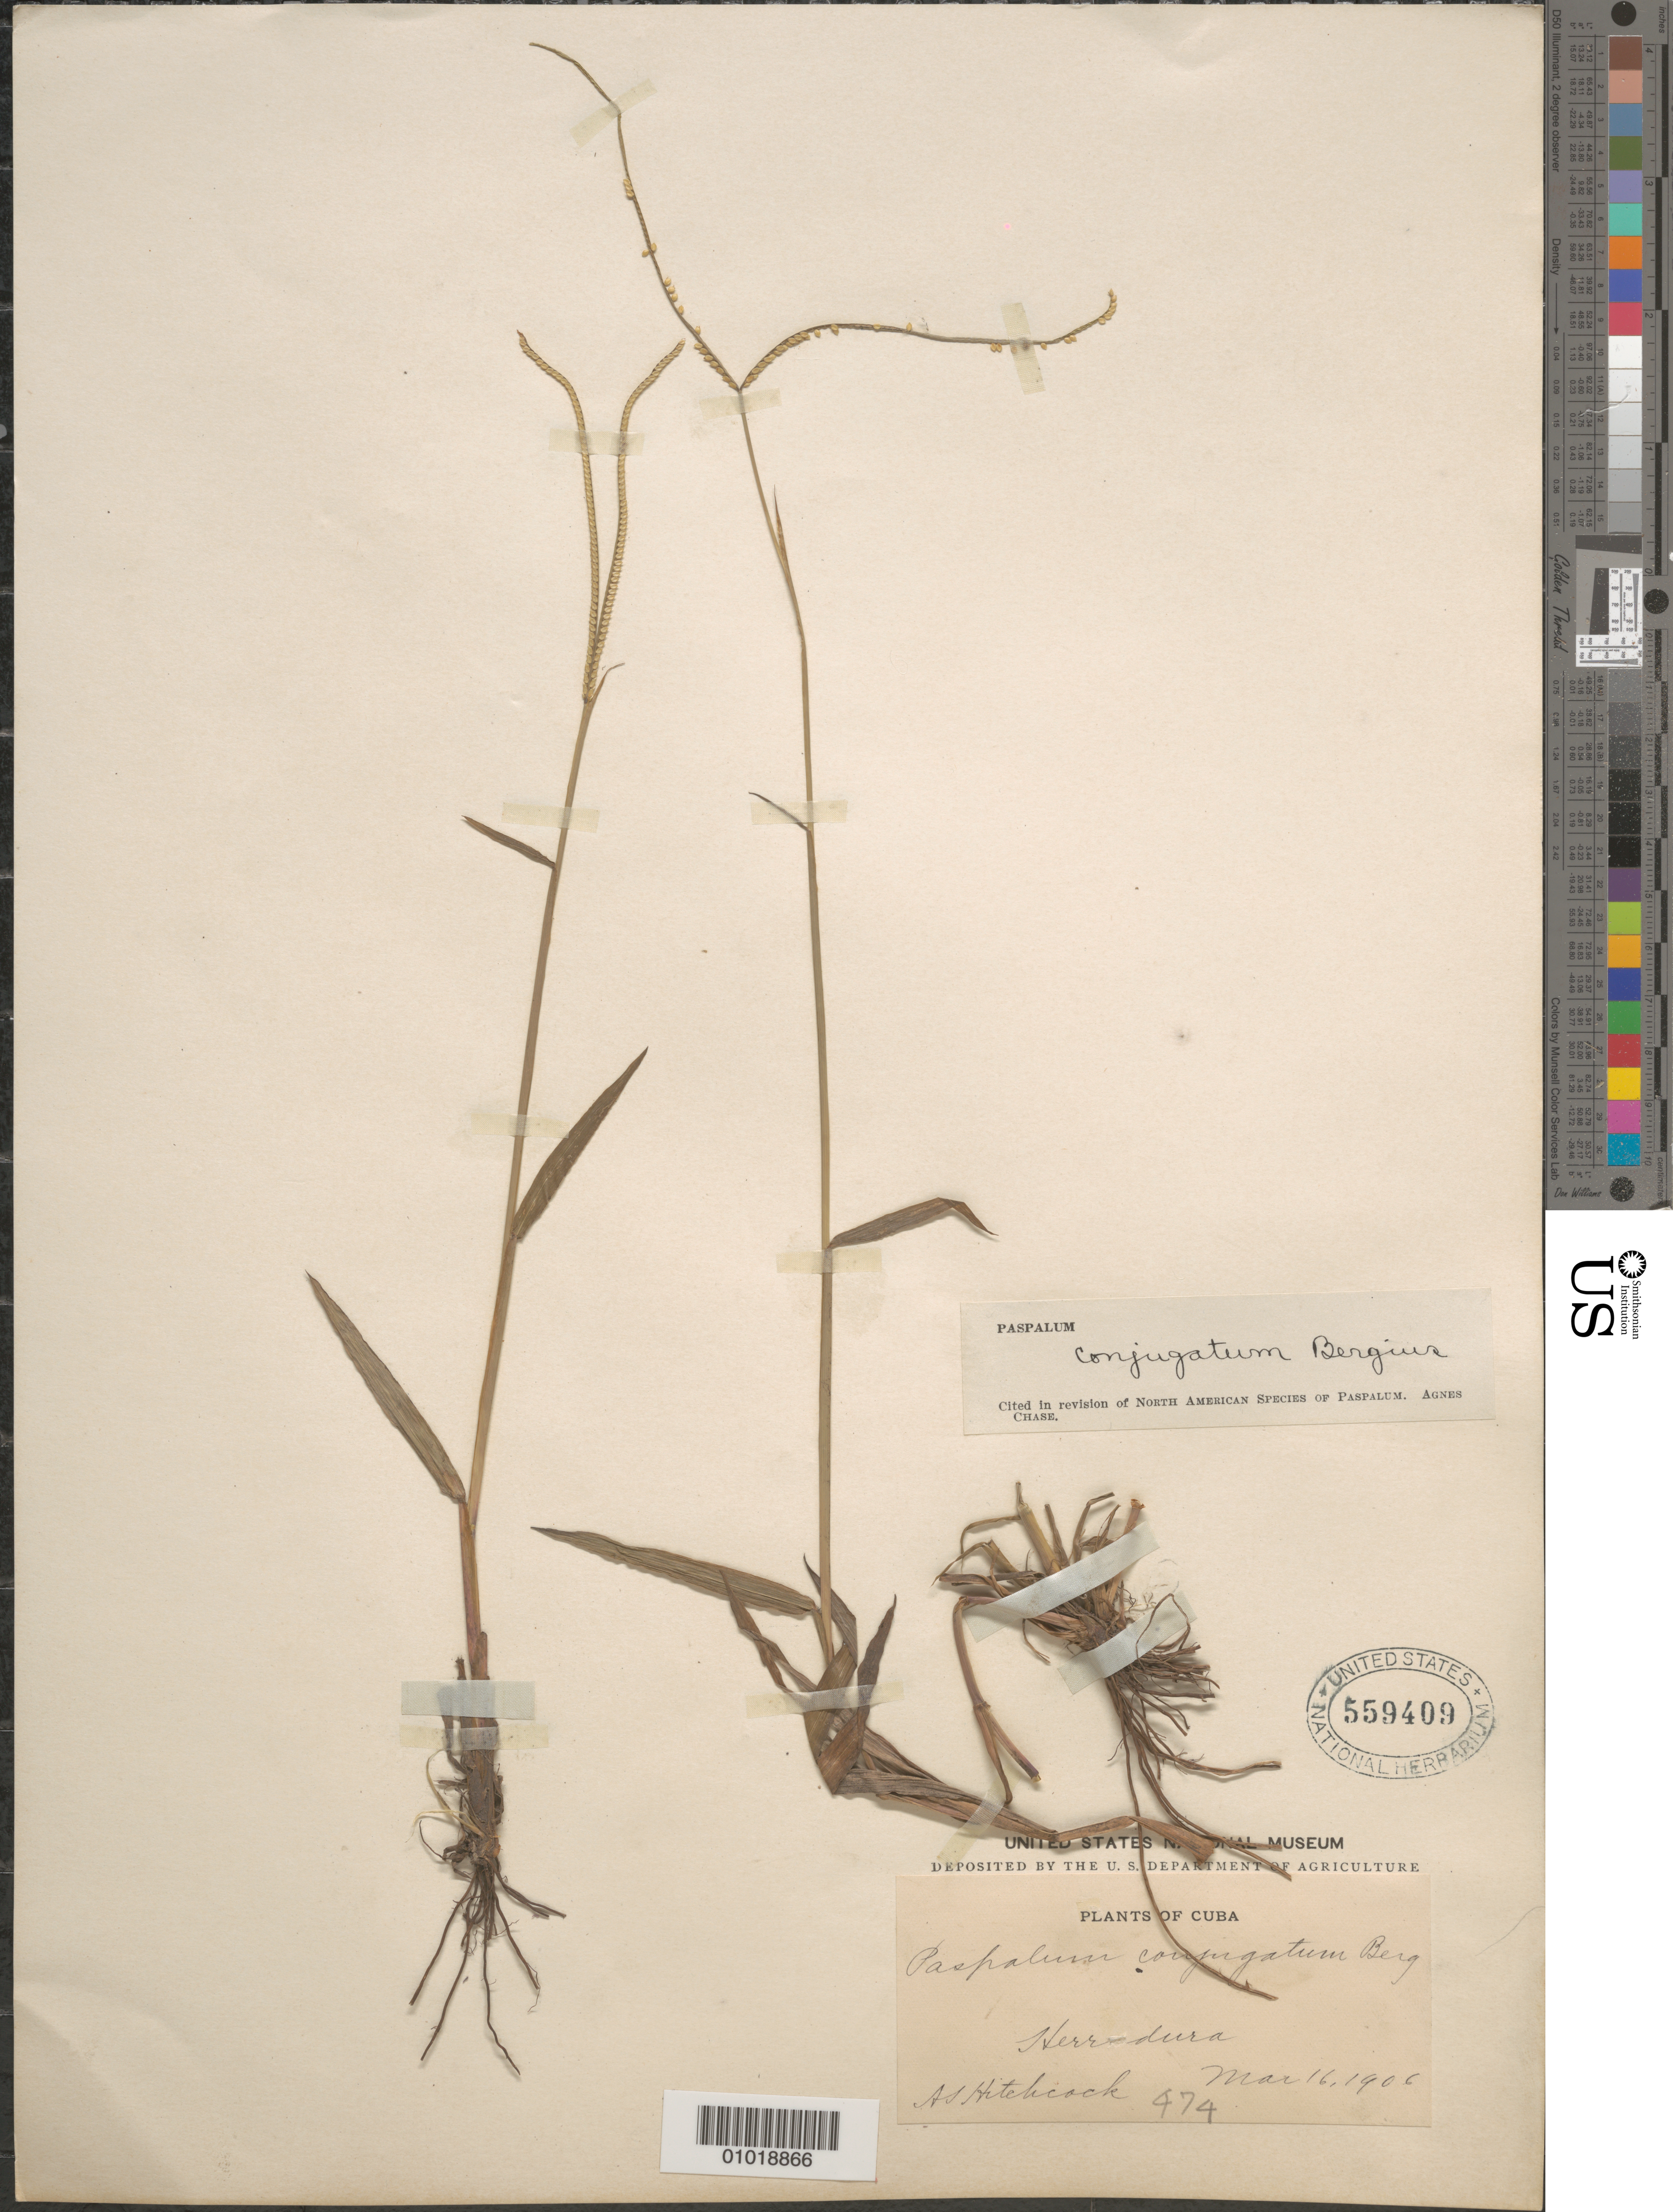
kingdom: Plantae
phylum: Tracheophyta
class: Liliopsida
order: Poales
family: Poaceae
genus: Paspalum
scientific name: Paspalum conjugatum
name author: P.J. Bergius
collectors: A. S. Hitchcock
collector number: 474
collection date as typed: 16 Mar 1906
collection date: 1906-03-16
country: Cuba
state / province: Pinar del Rio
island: Cuba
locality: Herradura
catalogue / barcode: US 559409